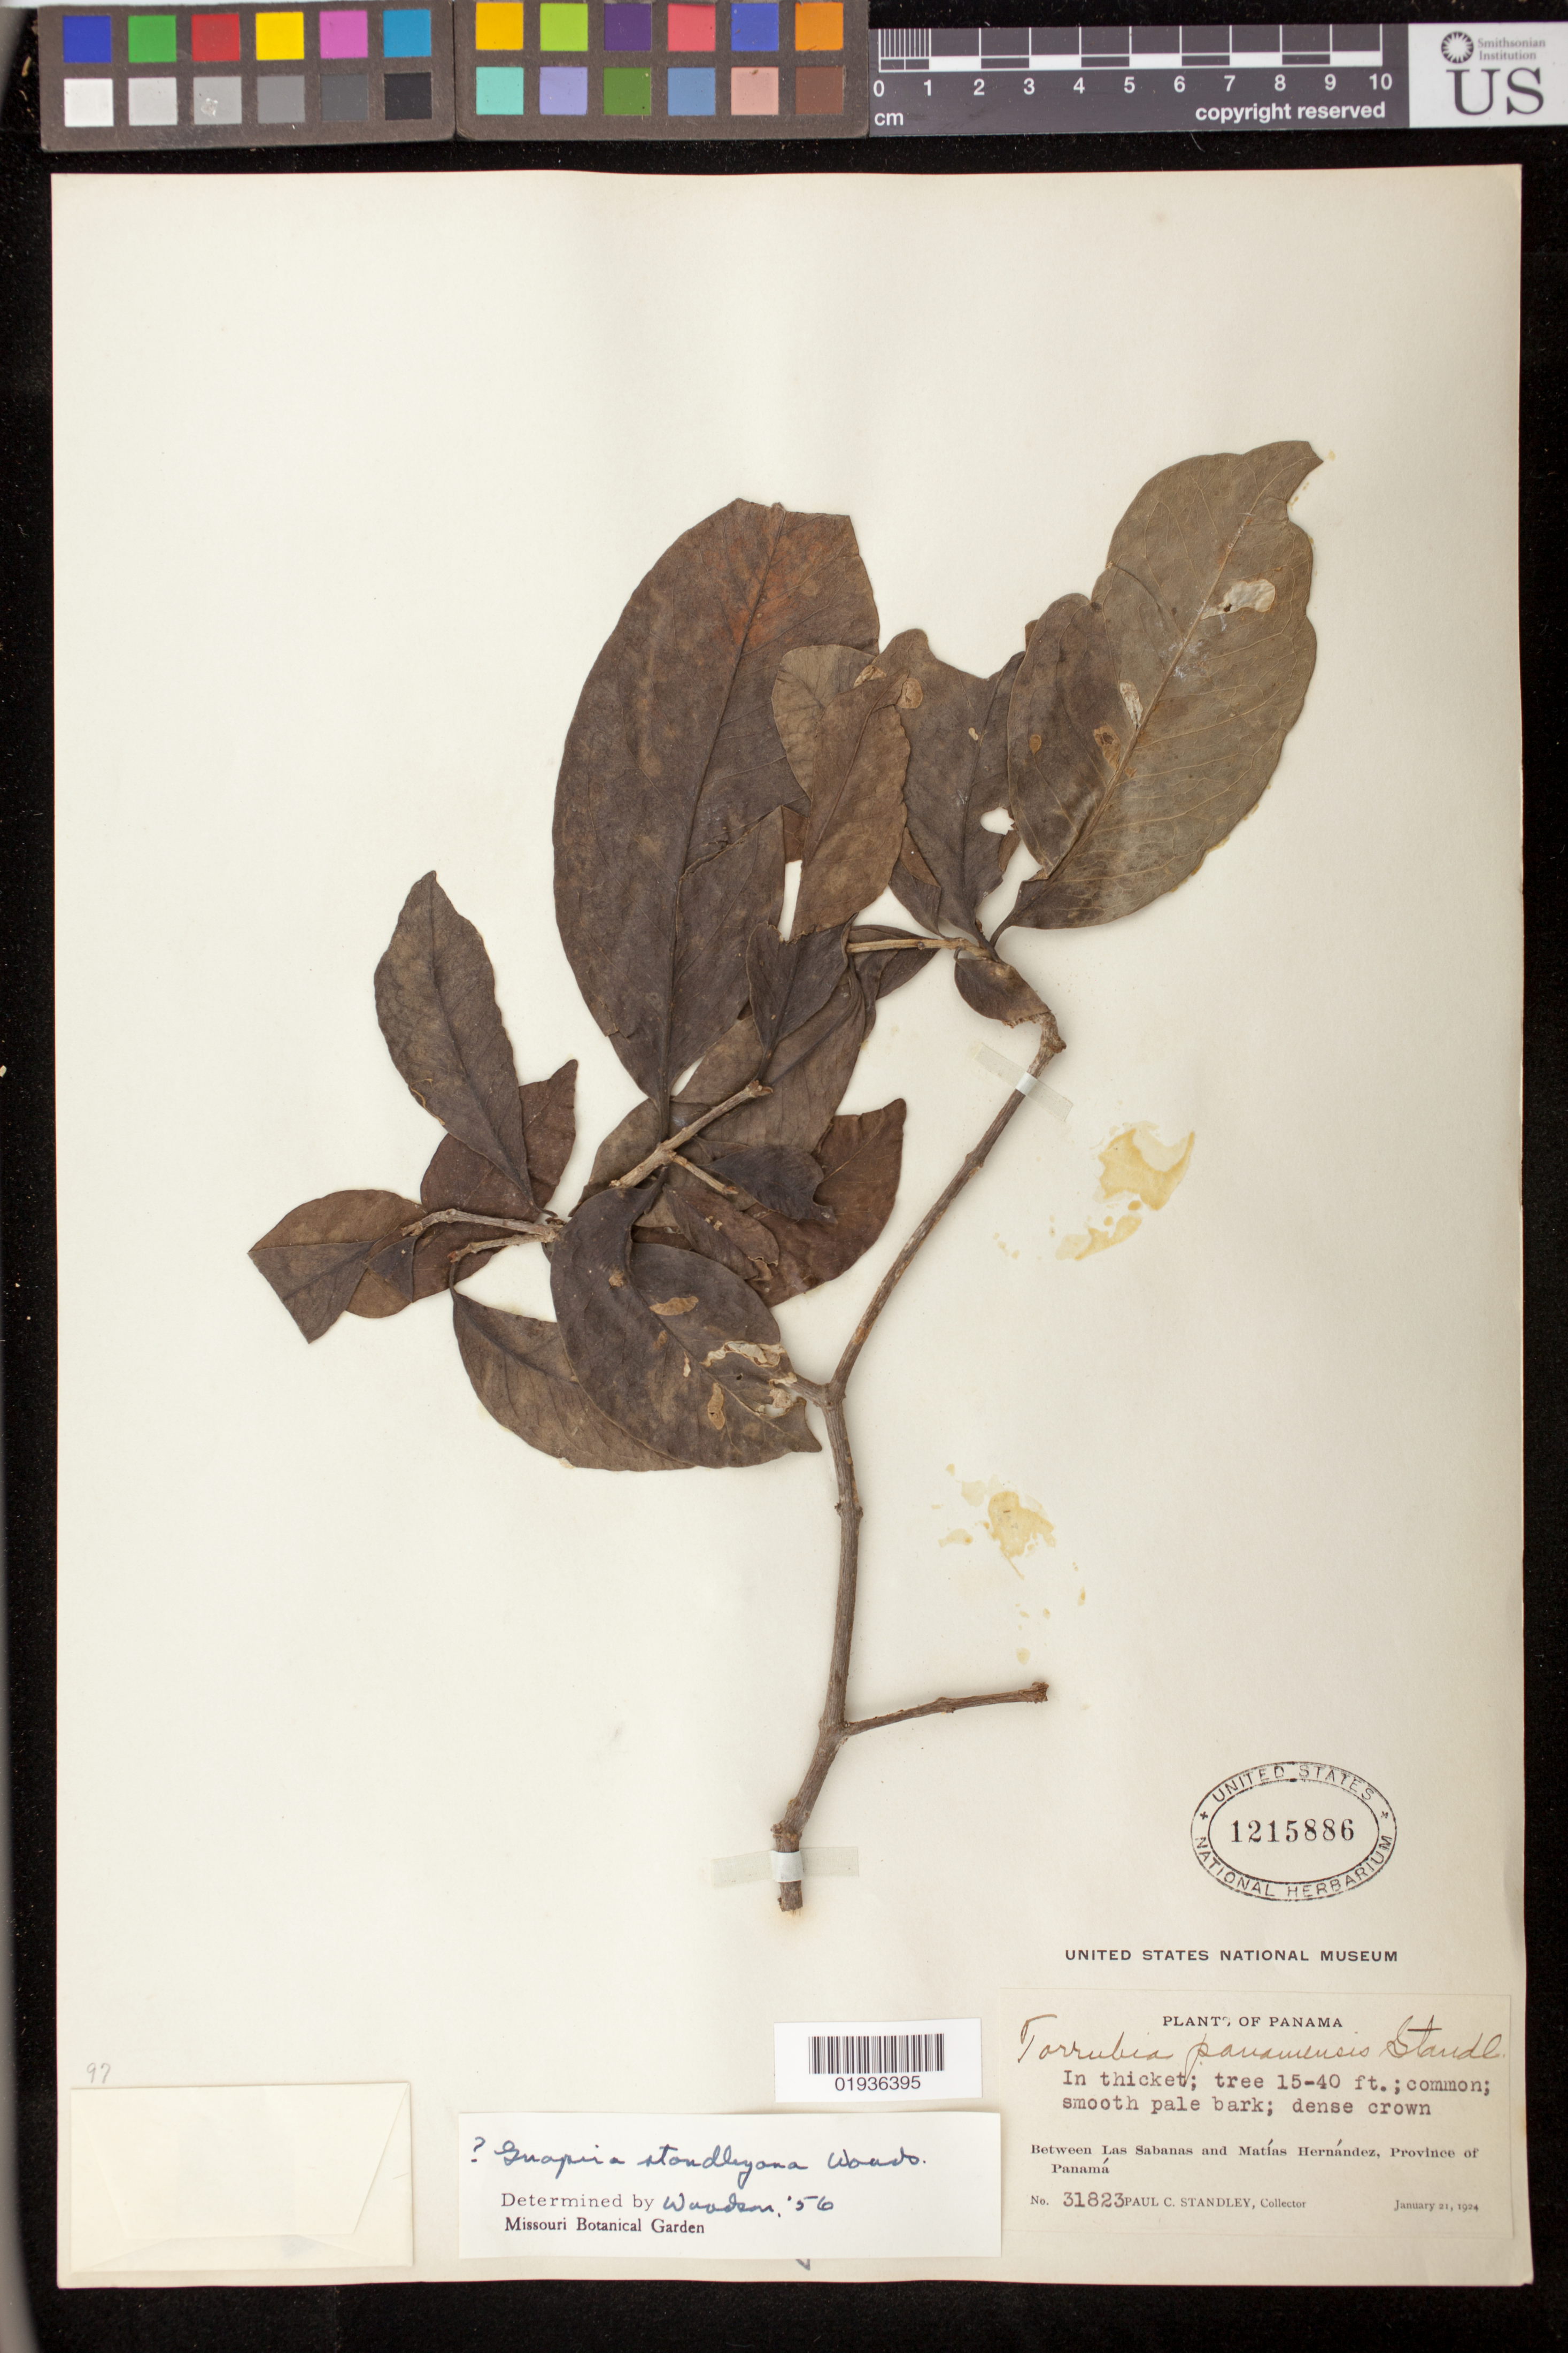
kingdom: Plantae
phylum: Tracheophyta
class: Magnoliopsida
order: Caryophyllales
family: Nyctaginaceae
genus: Guapira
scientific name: Guapira standleyana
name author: Woodson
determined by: Woodson, --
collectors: P. C. Standley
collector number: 31823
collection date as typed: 21 Jan 1924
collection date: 1924-01-21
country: Panama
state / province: Panamá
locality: Between Las Sabanas and Matias Hernandez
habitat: In thicket.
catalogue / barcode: US 1215886